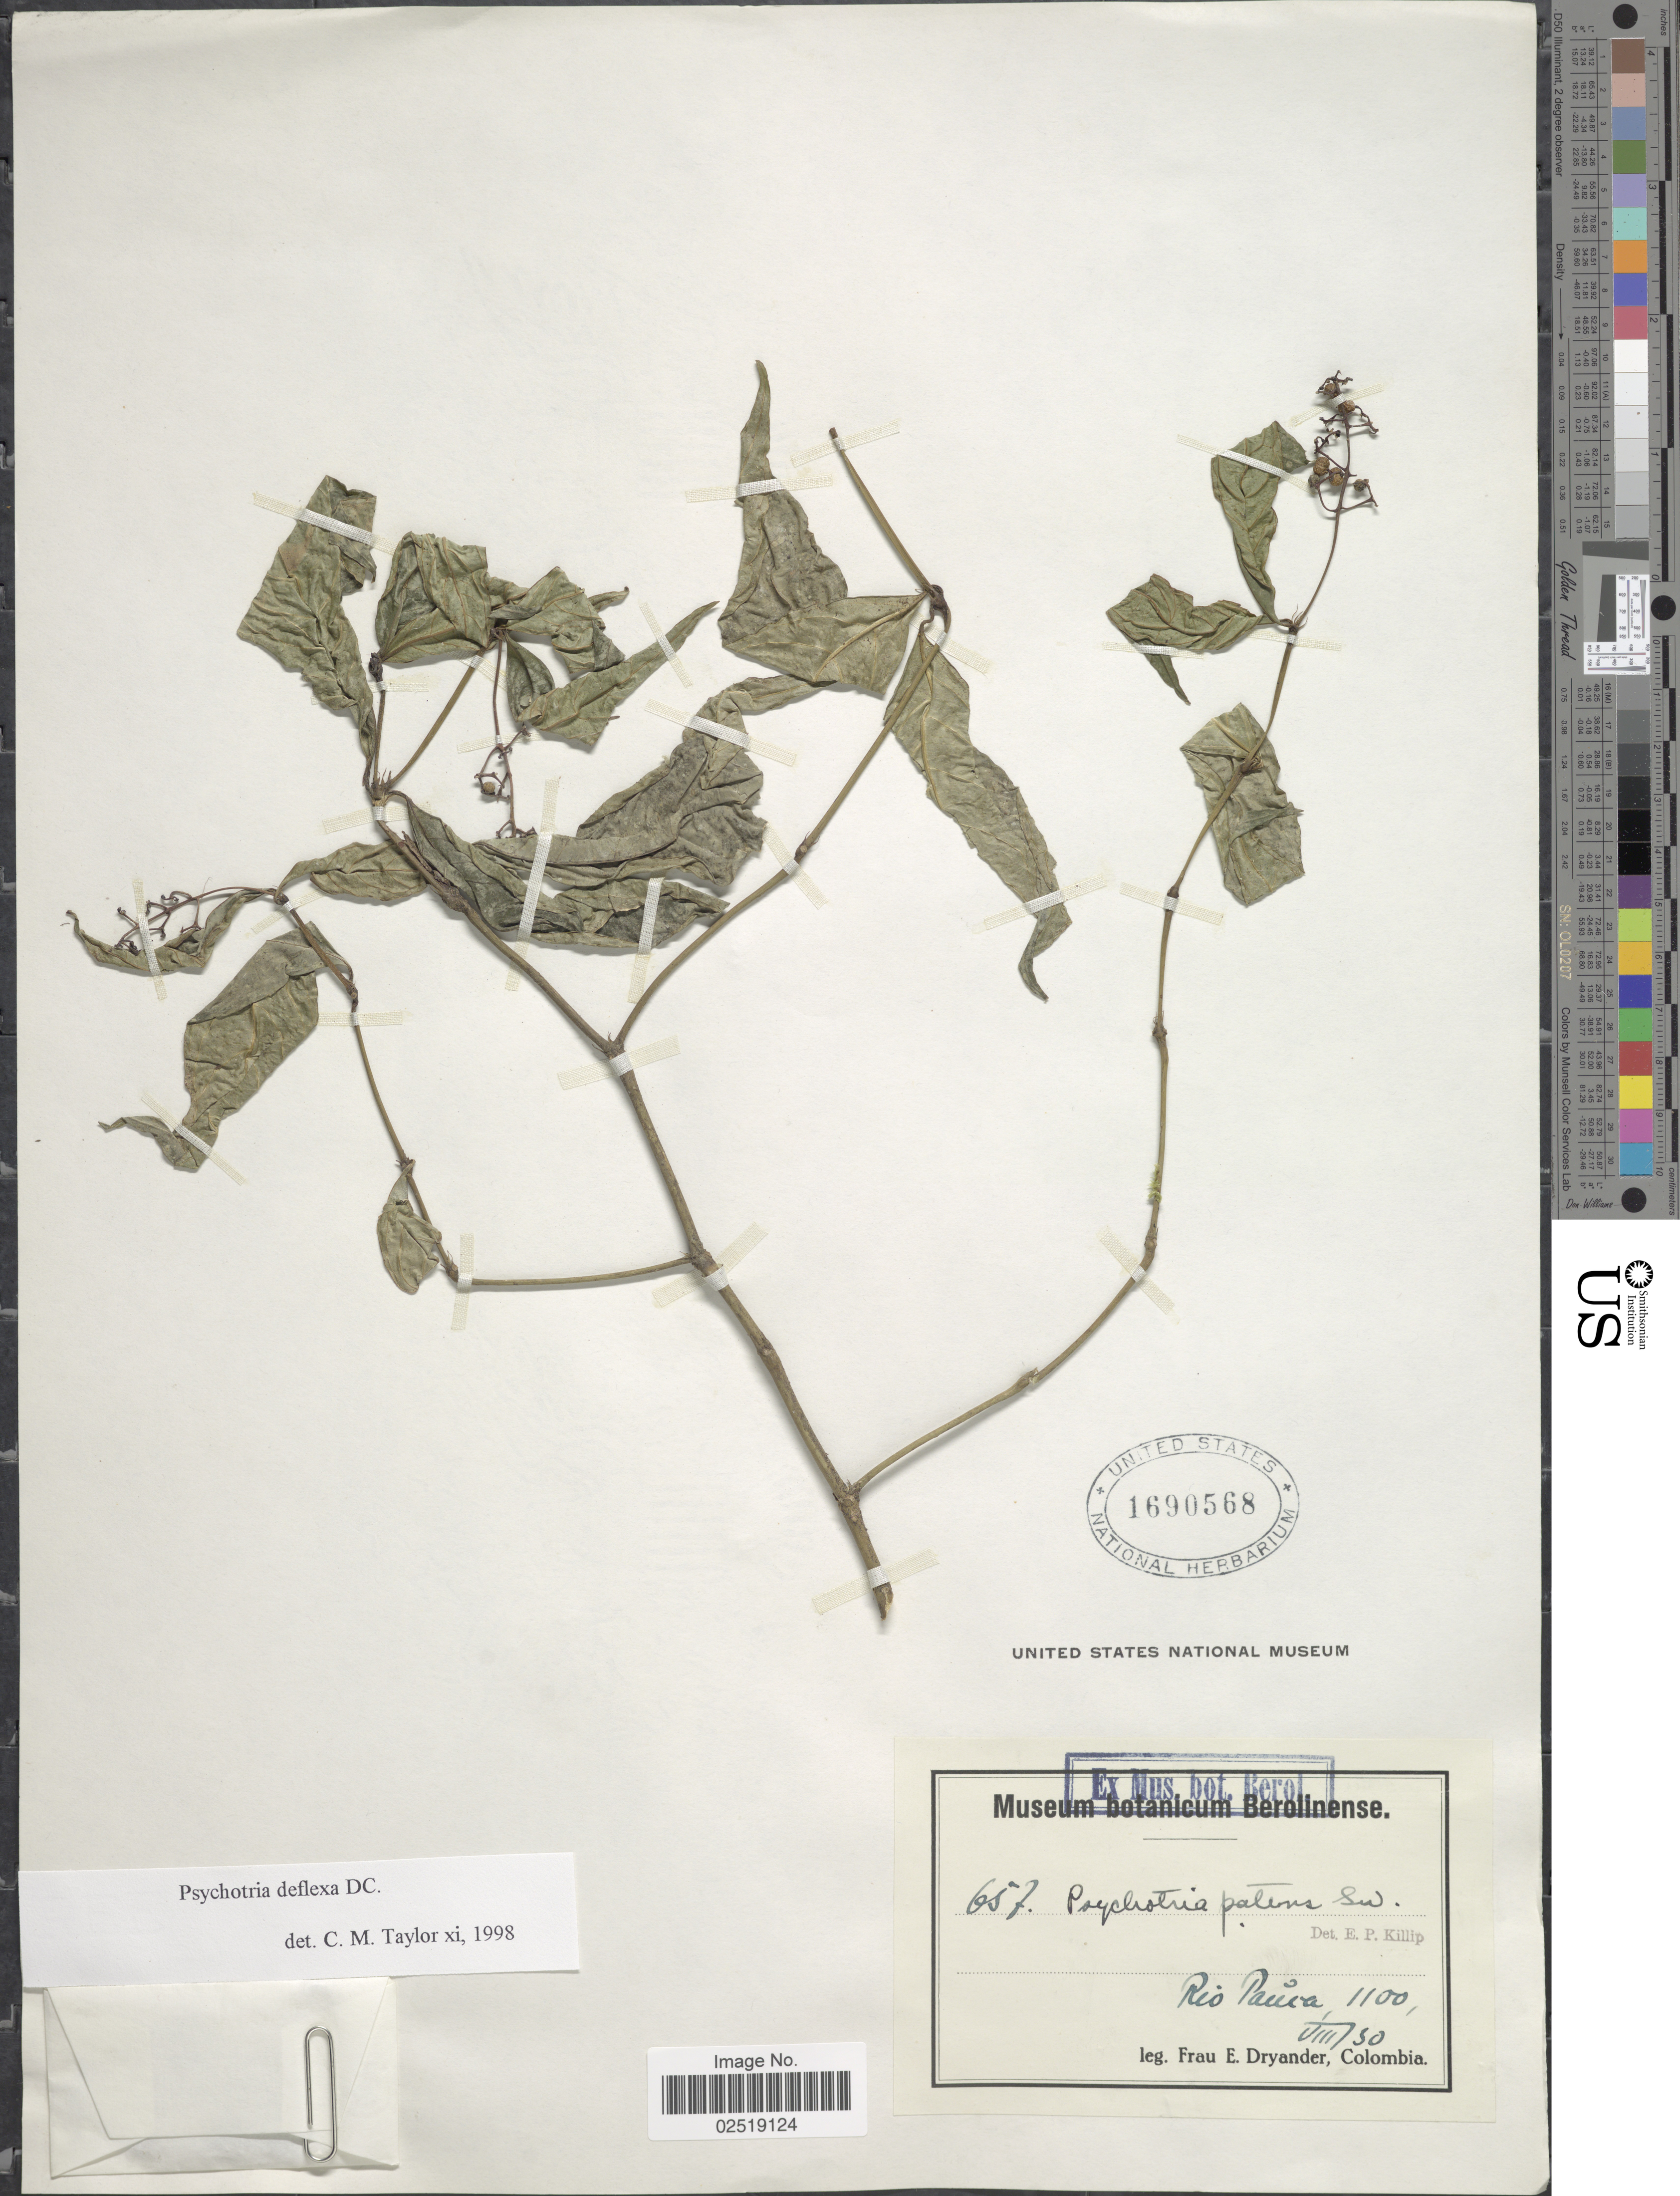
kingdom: Plantae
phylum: Tracheophyta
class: Magnoliopsida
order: Gentianales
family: Rubiaceae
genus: Psychotria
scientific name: Psychotria deflexa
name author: DC.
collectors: F. Dryander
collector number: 657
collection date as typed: Transcribed d/m/y: /8/30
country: Colombia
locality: Rio Pauca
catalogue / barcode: US 1690568